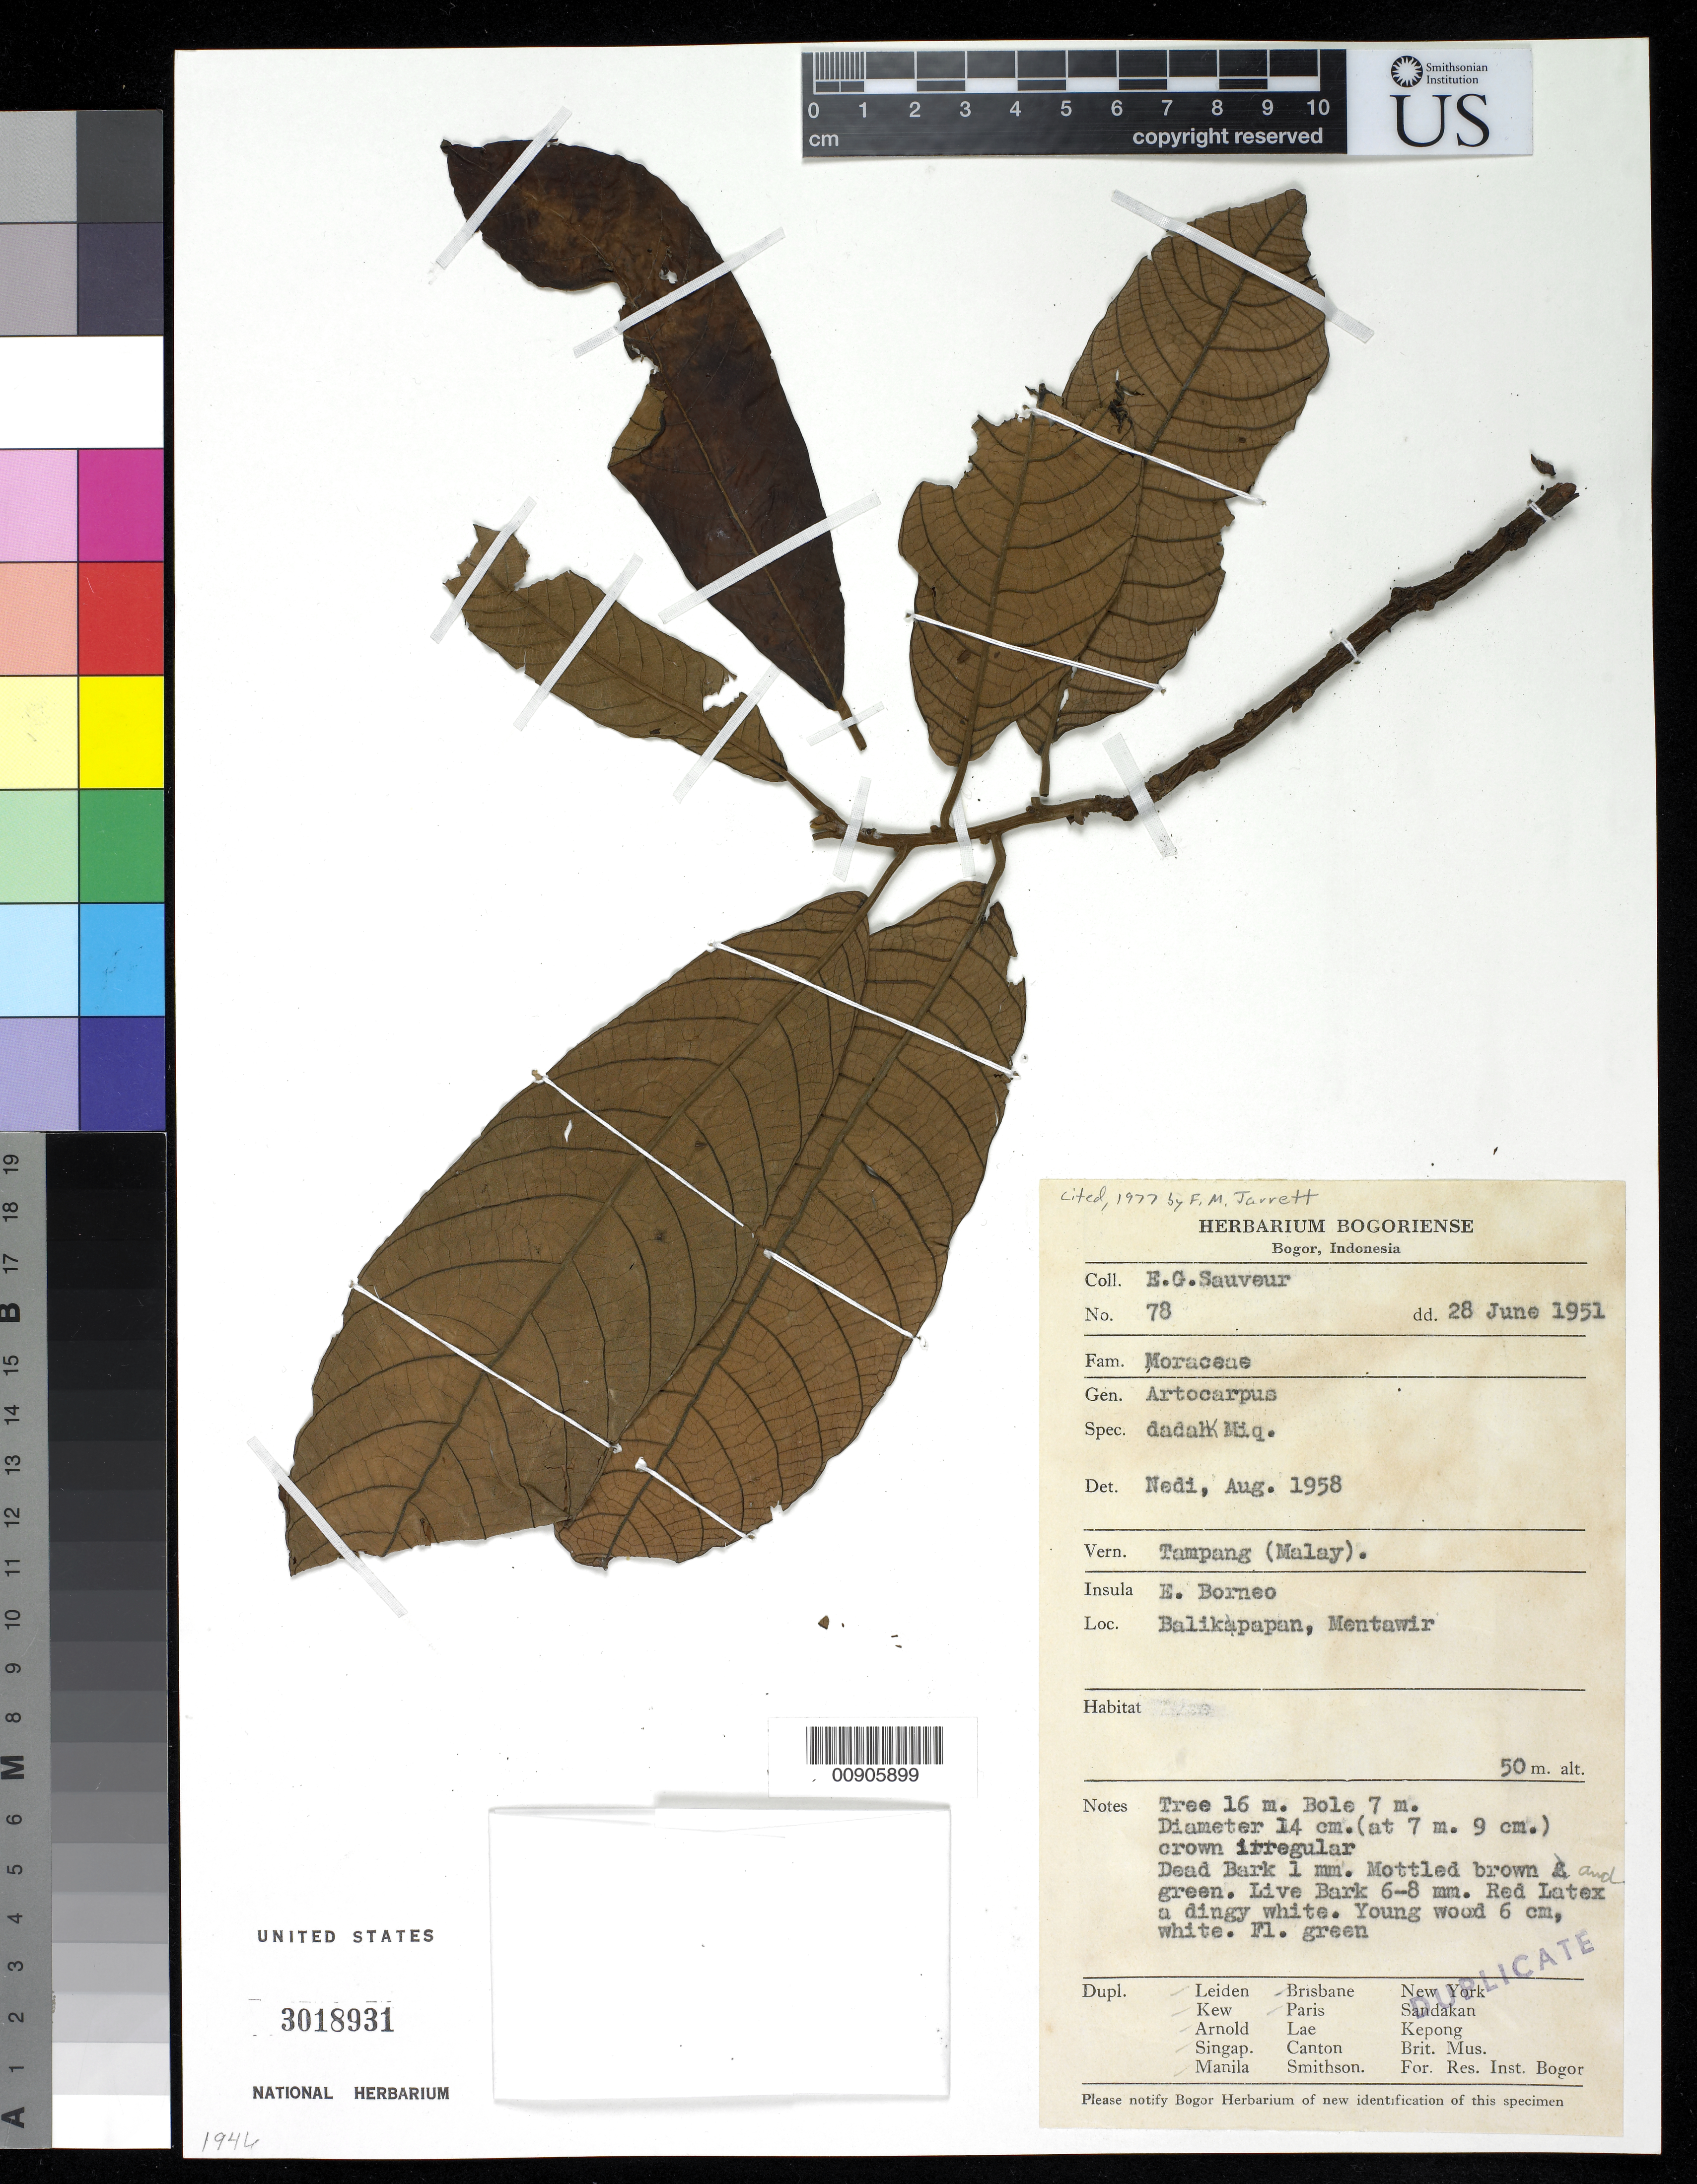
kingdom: Plantae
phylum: Tracheophyta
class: Magnoliopsida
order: Rosales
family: Moraceae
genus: Artocarpus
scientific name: Artocarpus dadah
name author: Miq.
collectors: E.G. Sauveur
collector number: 78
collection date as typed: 28 Jun 1951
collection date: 1951-06-28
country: Indonesia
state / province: Kalimantan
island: Borneo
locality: Kalimantan Timur Province = E. Borneo Balikapapan, Mentawir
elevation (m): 50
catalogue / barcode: US 3018931